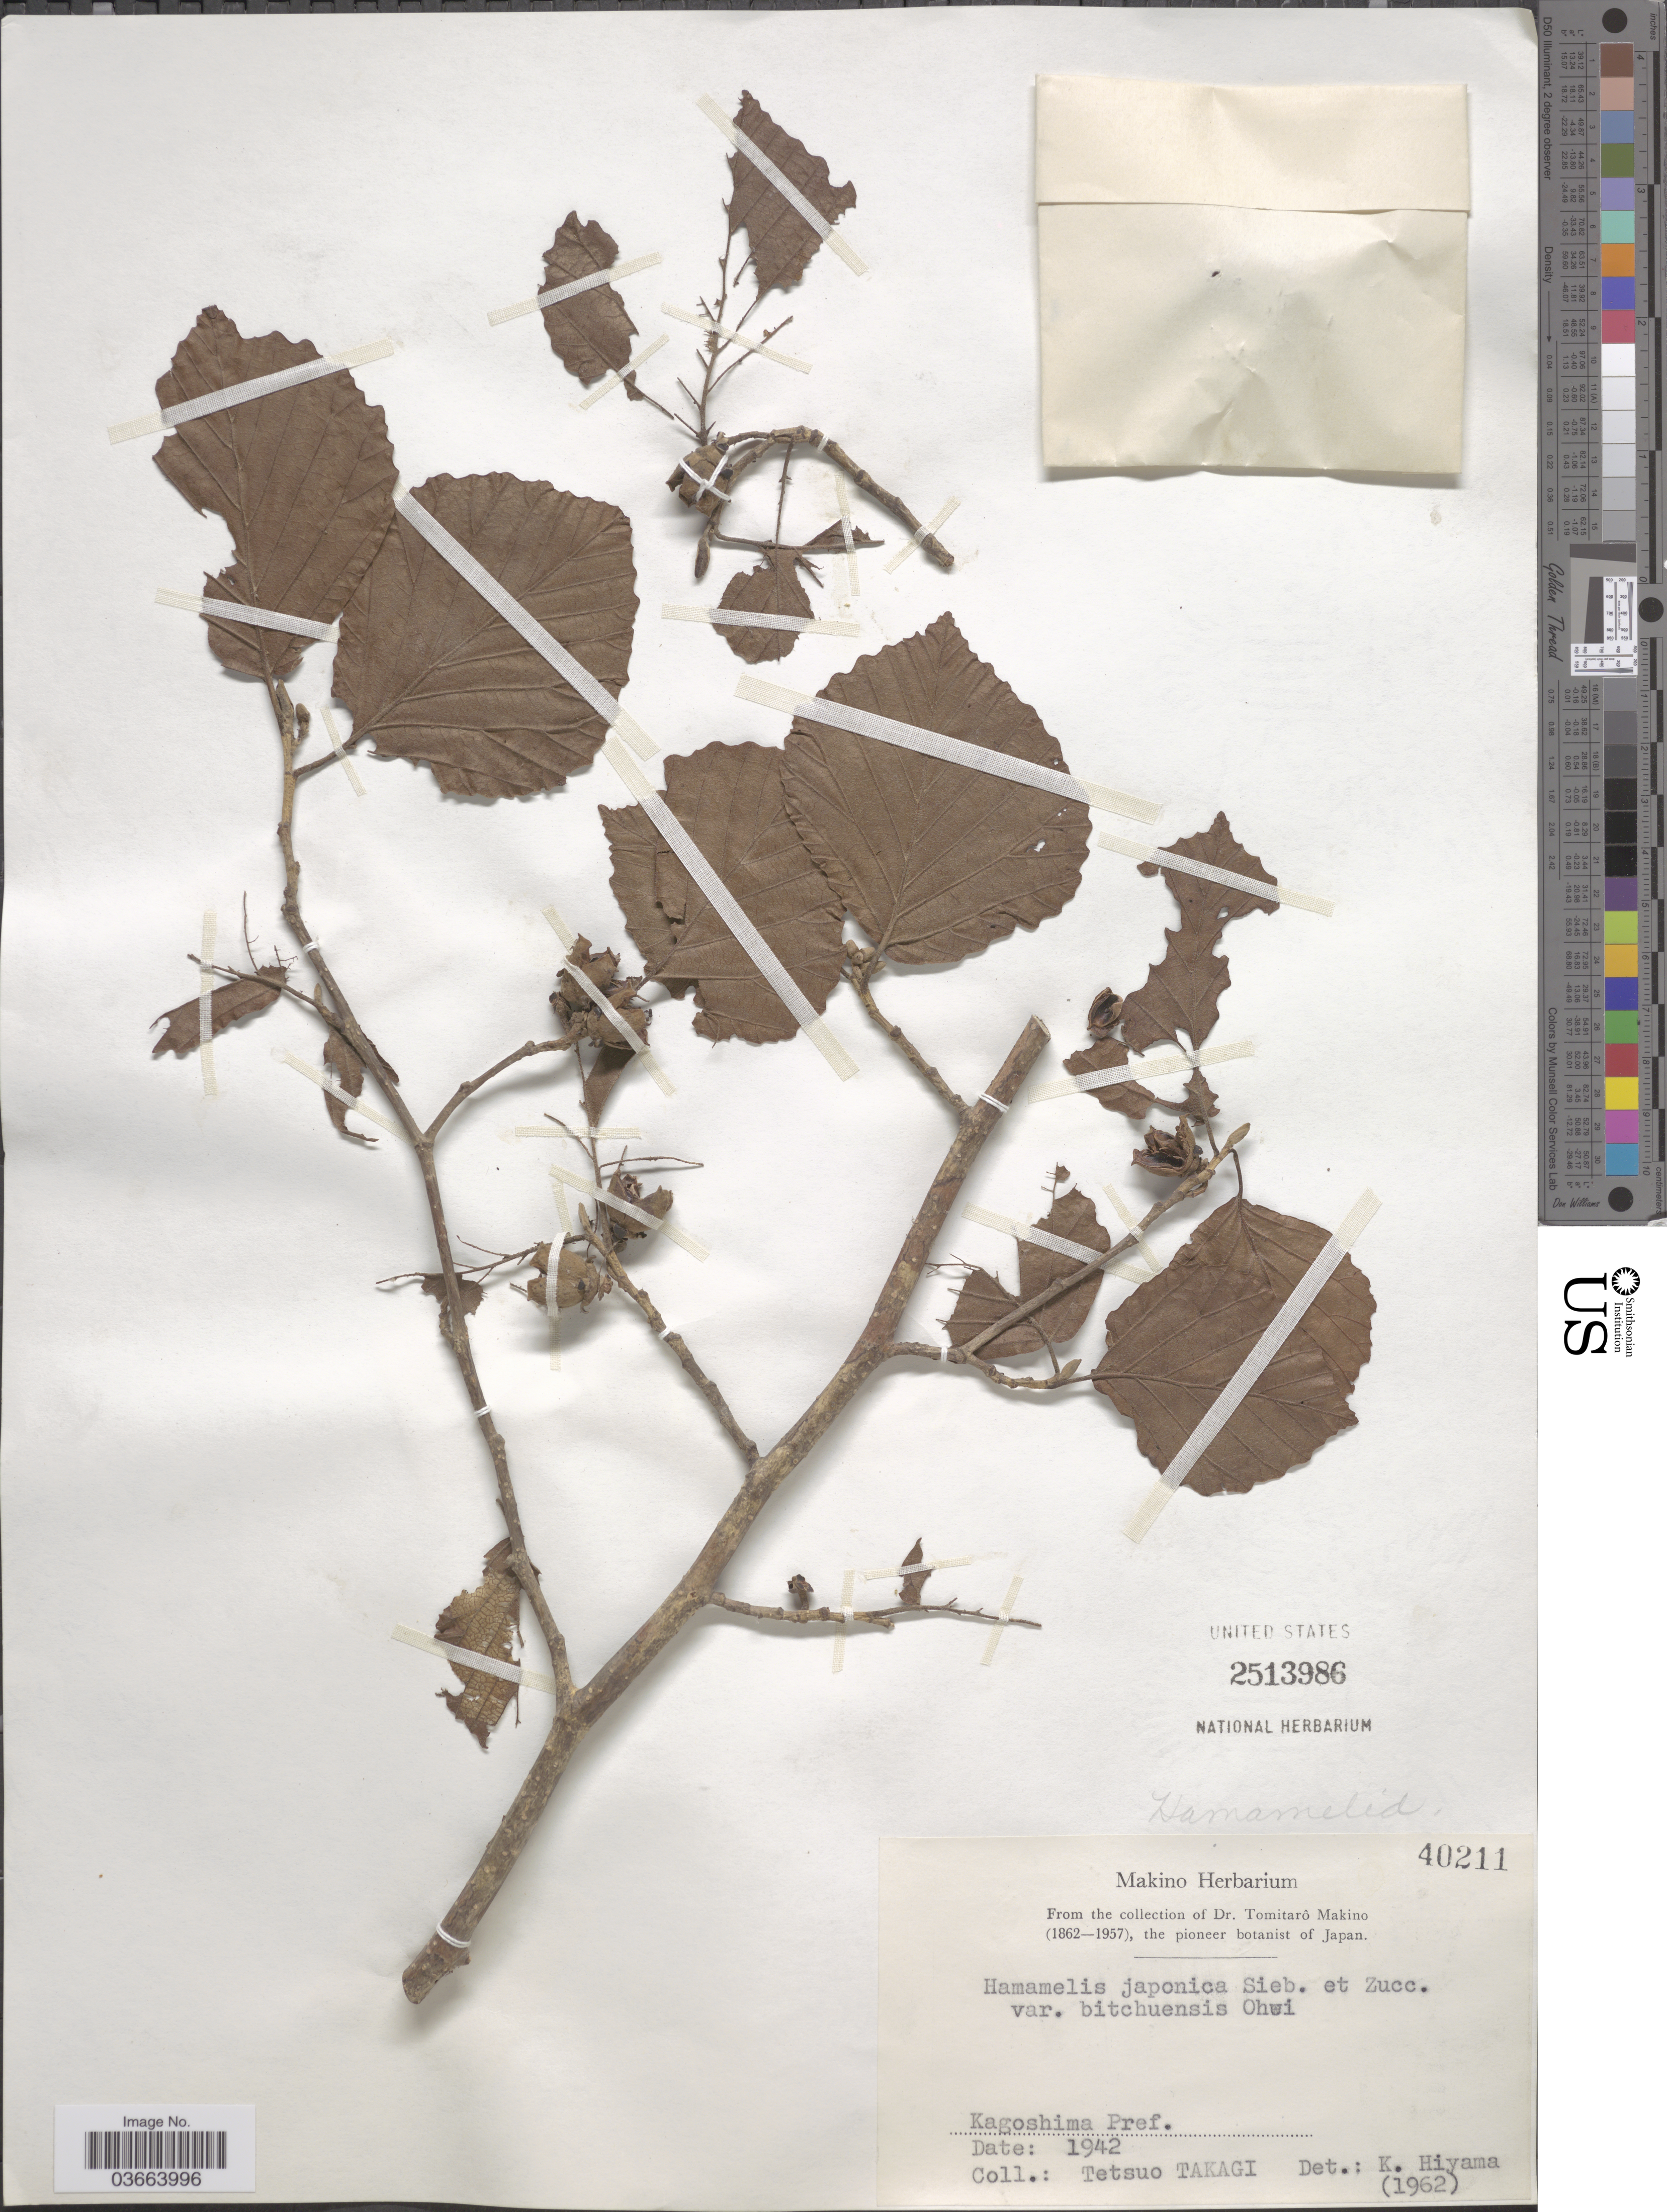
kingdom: Plantae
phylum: Tracheophyta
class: Magnoliopsida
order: Saxifragales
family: Hamamelidaceae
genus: Hamamelis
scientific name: Hamamelis japonica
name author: Siebold & Zucc.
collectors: T. Takagi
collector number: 40211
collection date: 1942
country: Japan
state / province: Kagosima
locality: Kagoshima Pref.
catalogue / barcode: US 2513986